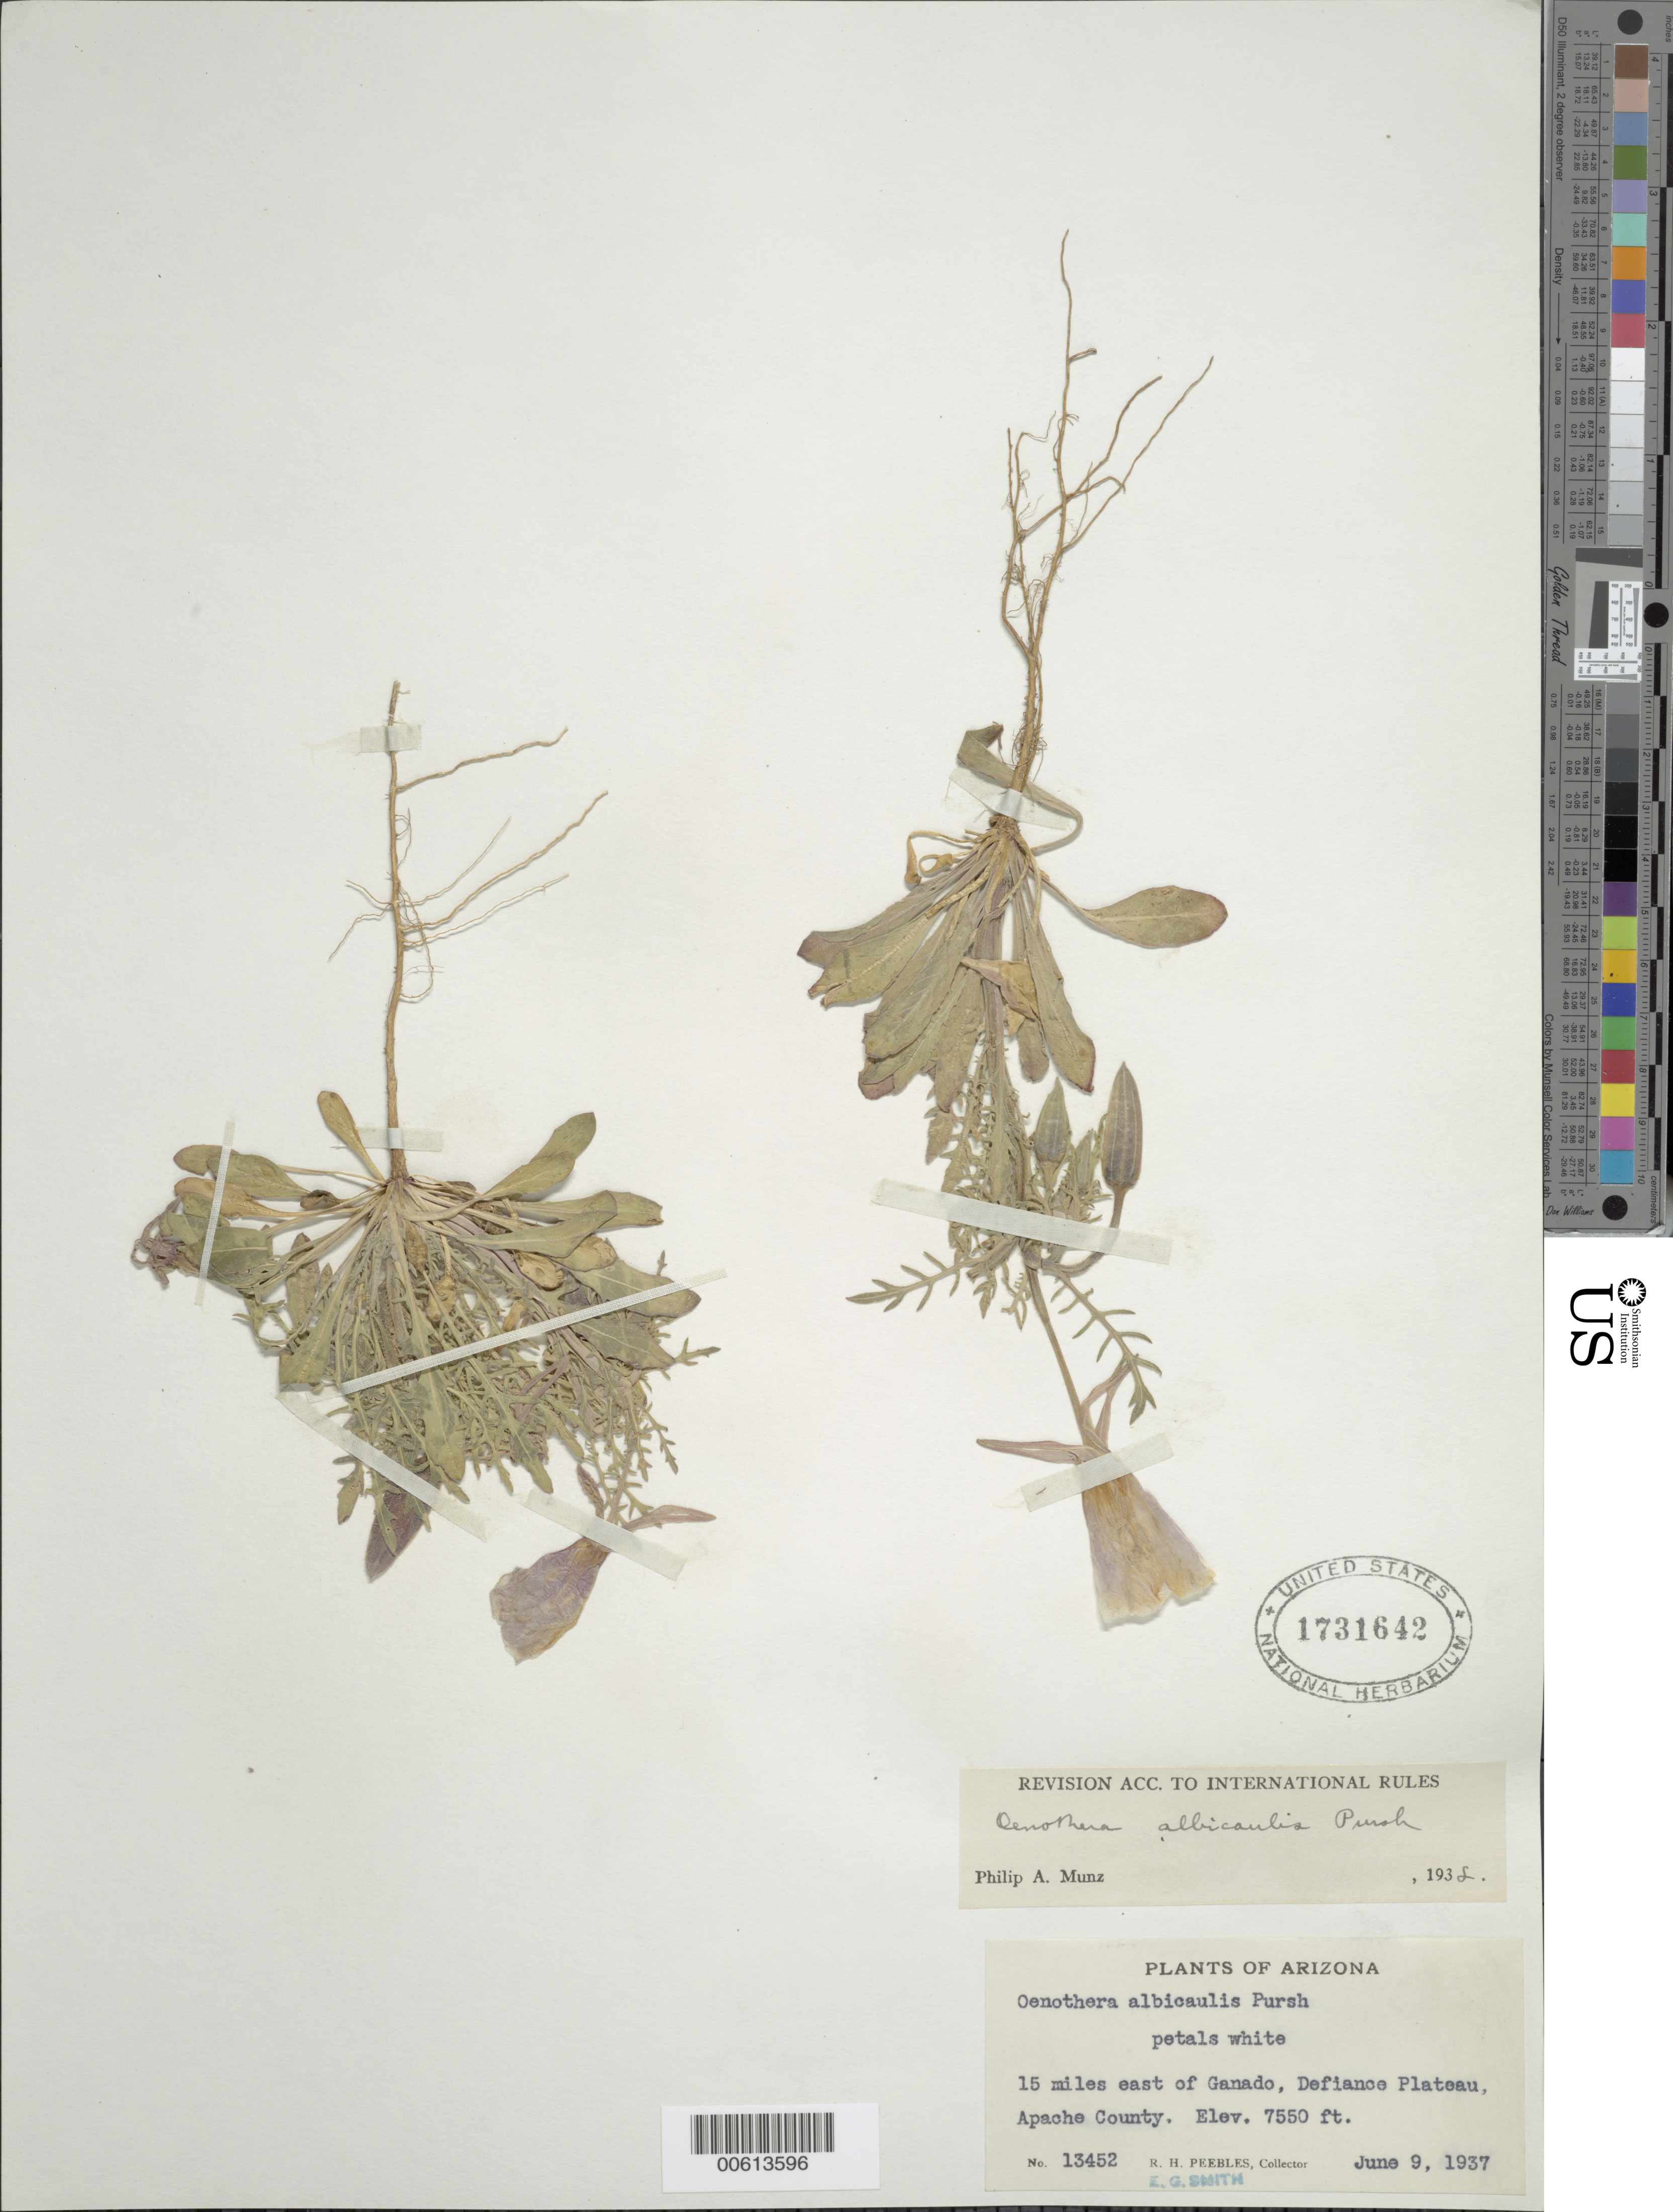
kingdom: Plantae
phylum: Tracheophyta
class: Magnoliopsida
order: Myrtales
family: Onagraceae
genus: Oenothera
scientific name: Oenothera albicaulis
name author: Pursh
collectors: R. H. Peebles & E. G. Smith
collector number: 13452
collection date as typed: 09 Jun 1937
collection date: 1937-06-09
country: United States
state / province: Arizona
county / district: Apache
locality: E of Ganado, defiance Plateau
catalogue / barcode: US 1731642